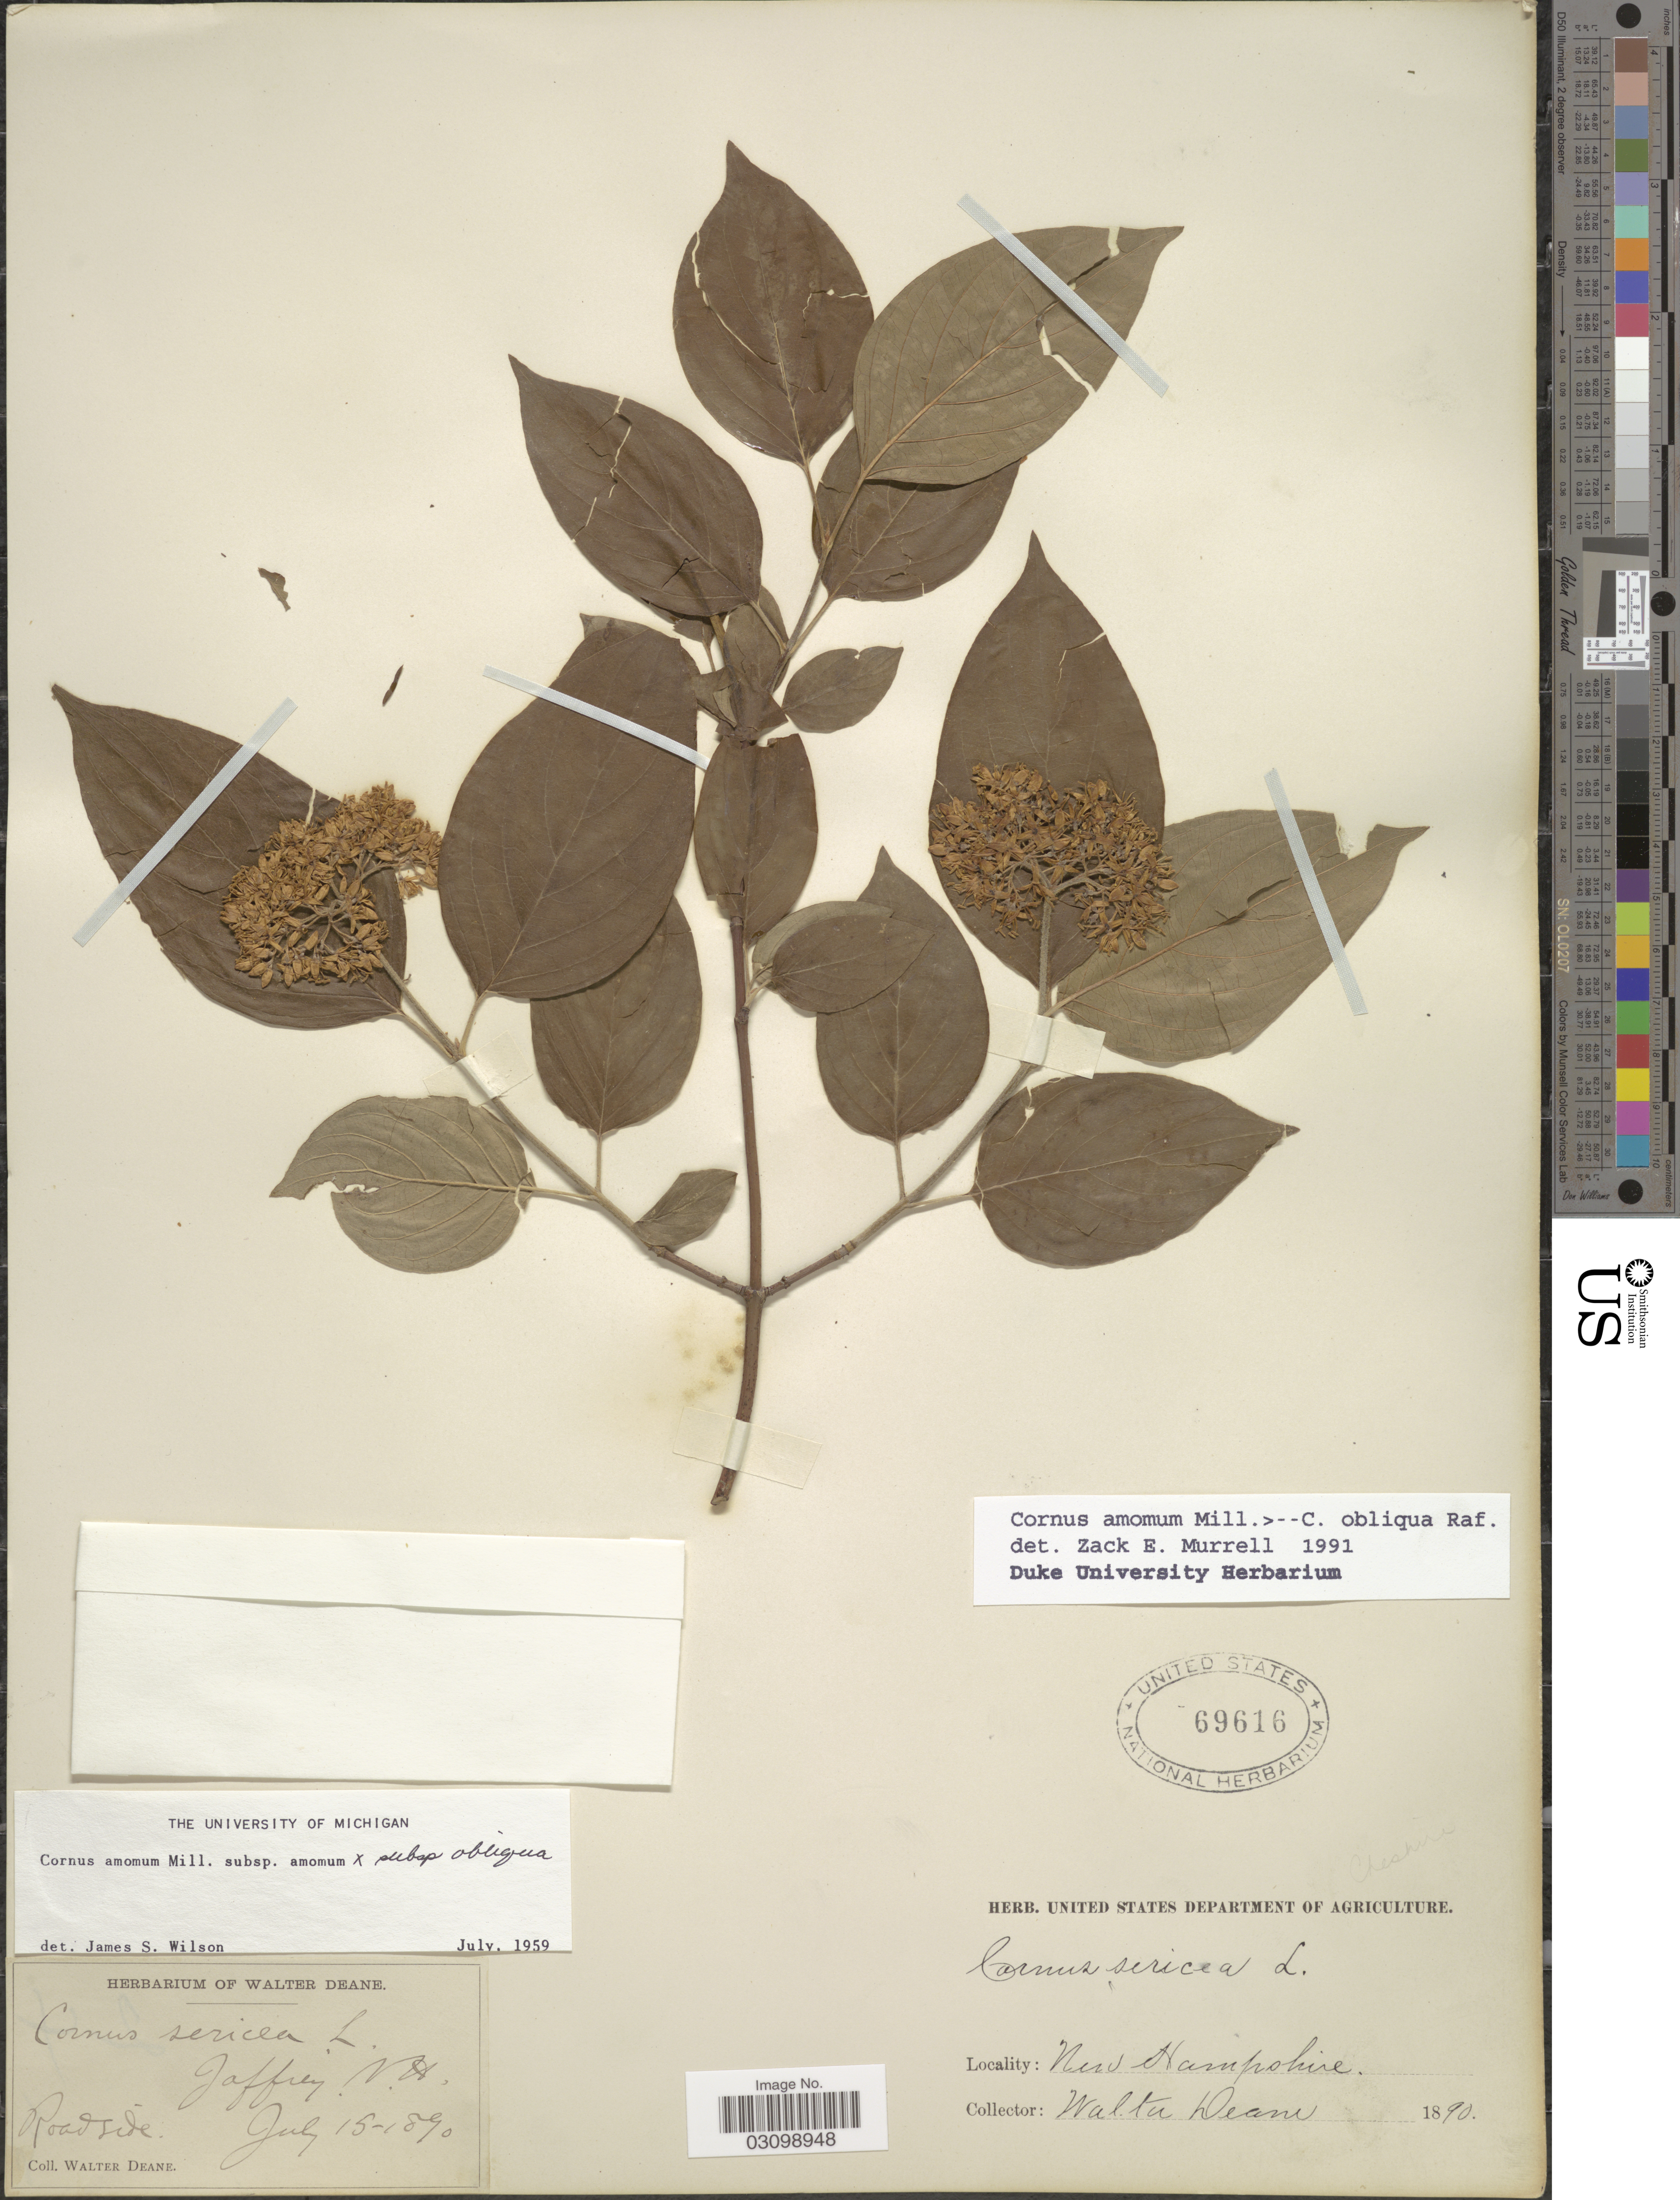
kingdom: Plantae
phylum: Tracheophyta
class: Magnoliopsida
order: Cornales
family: Cornaceae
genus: Cornus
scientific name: Cornus sp.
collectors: W. Deane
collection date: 1890-07-15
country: United States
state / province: New Hampshire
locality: Jaffrey, N.H.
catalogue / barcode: US 69616